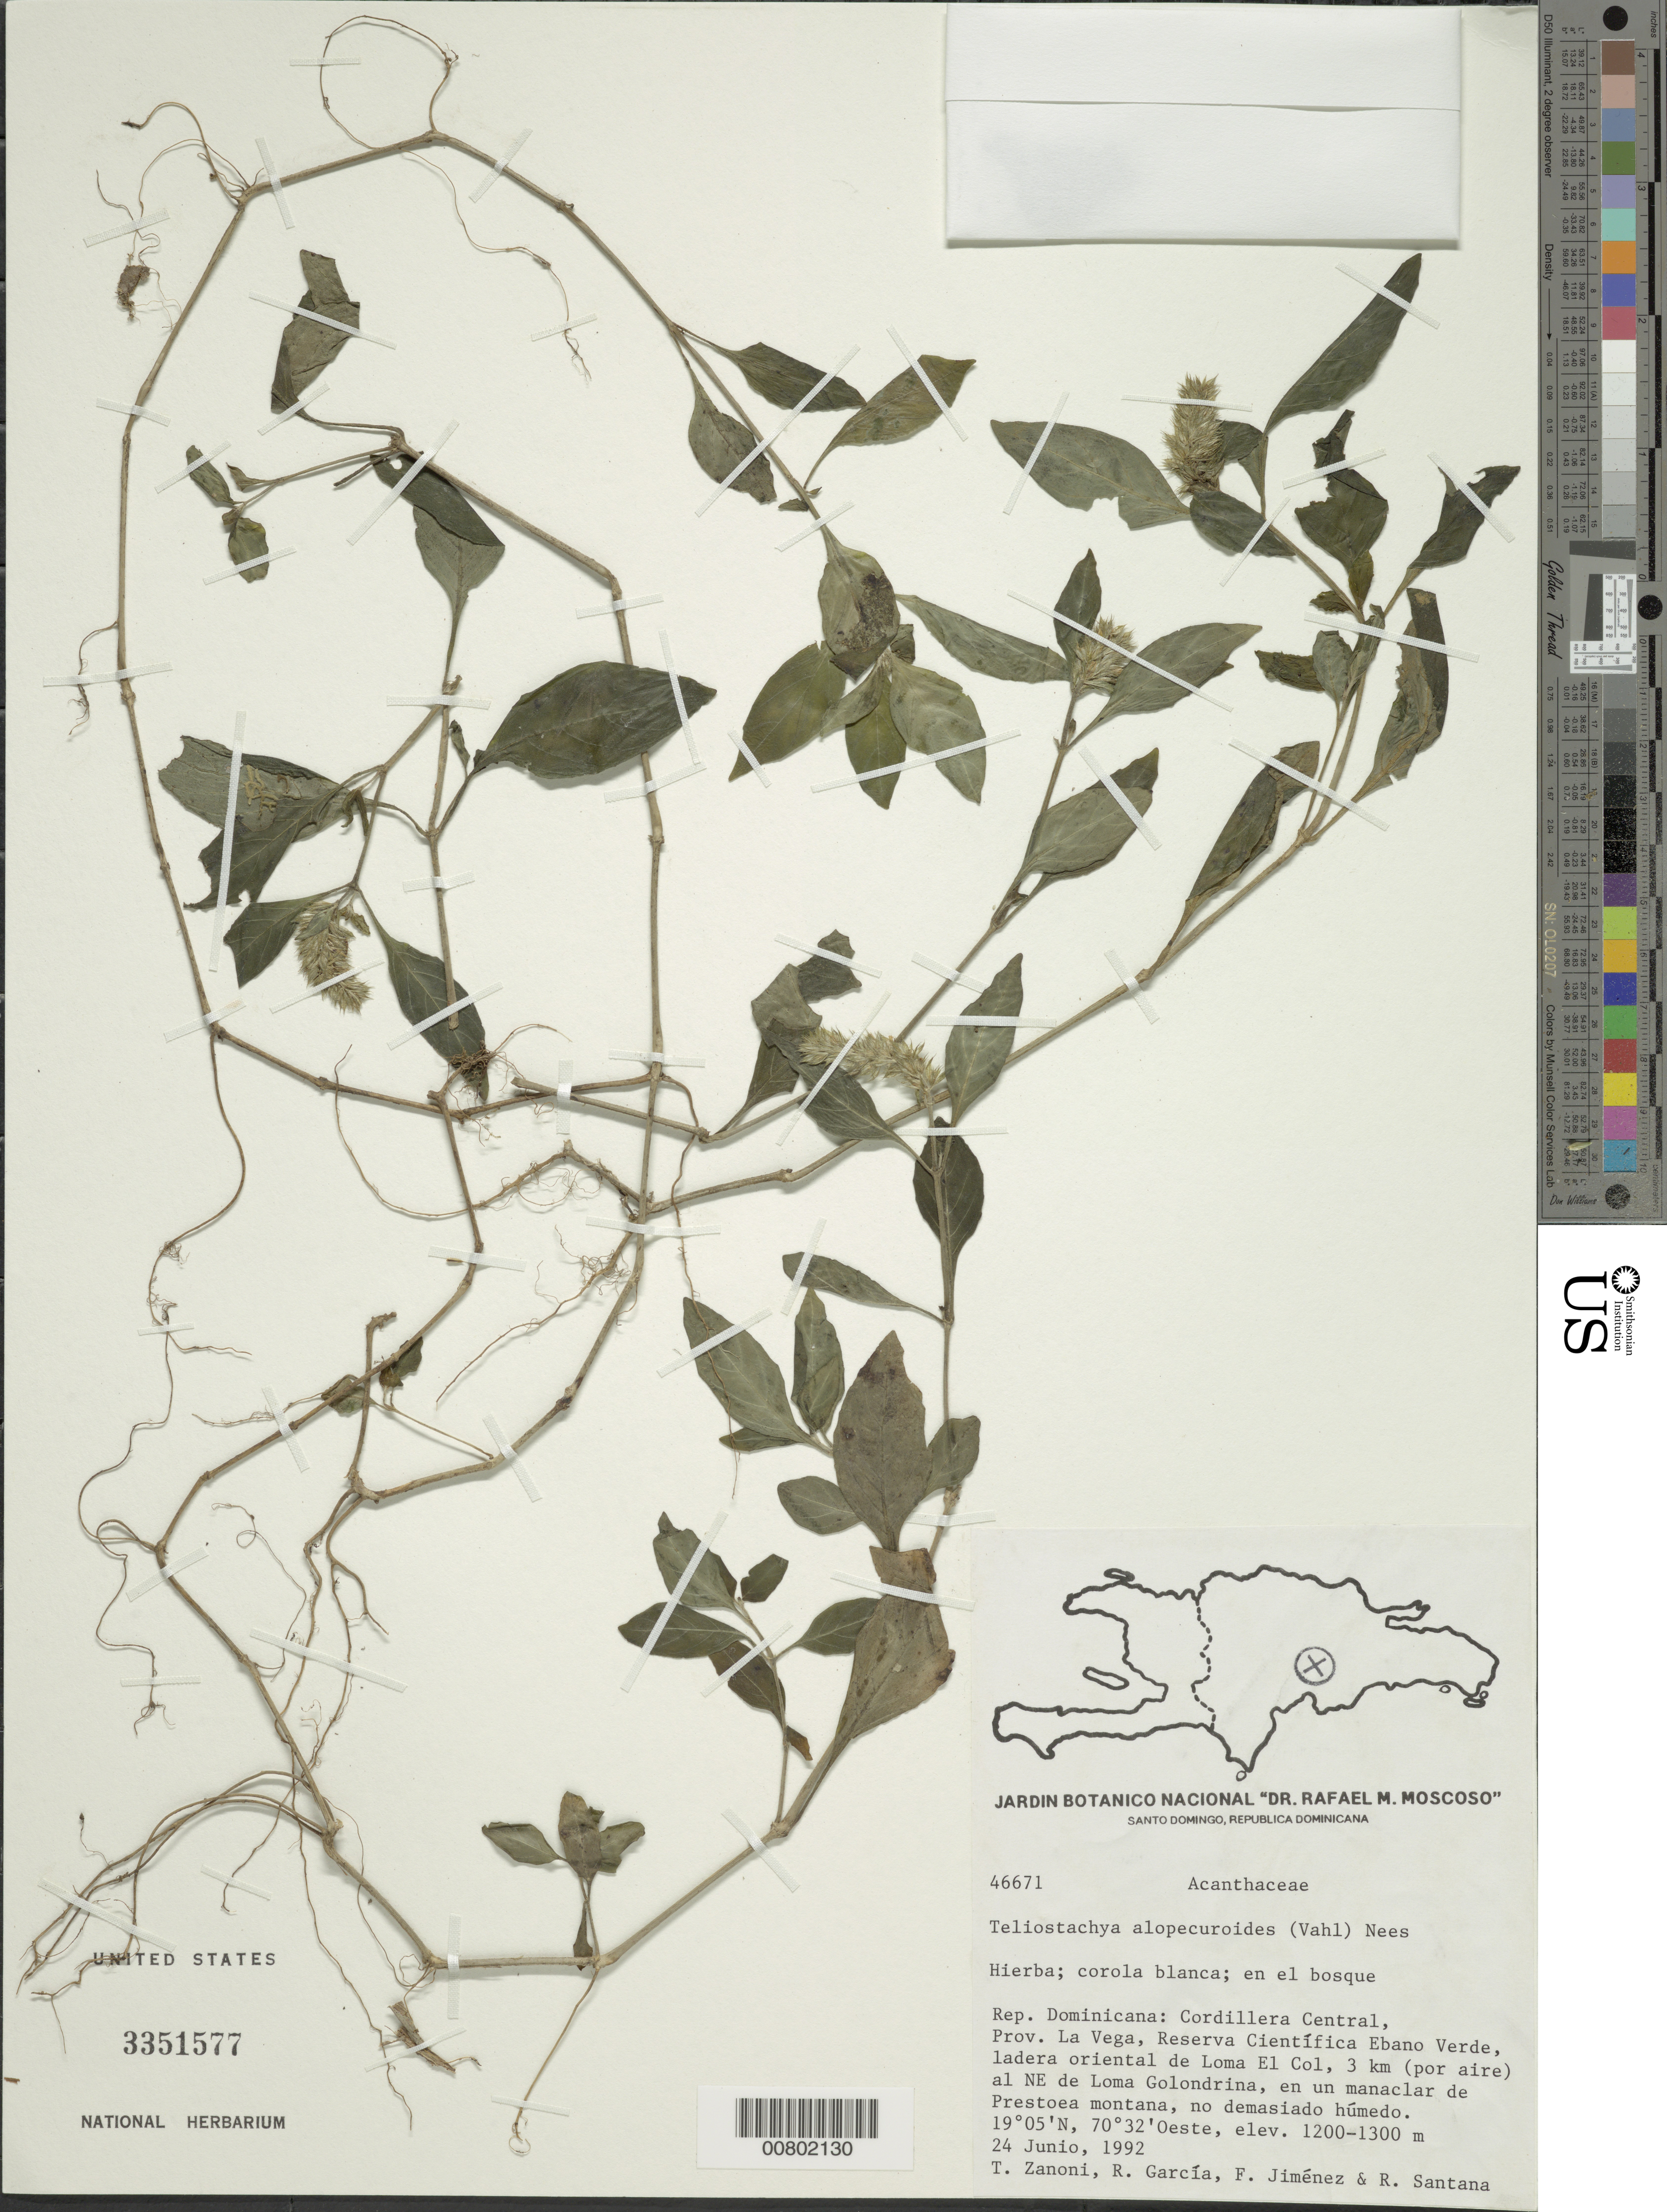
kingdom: Plantae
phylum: Tracheophyta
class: Magnoliopsida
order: Lamiales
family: Acanthaceae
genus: Teliostachya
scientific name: Teliostachya alopecuroidea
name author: (Vahl) Nees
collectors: T. A. Zanoni, R. G. García, F. Jiménez & R. Santana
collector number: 46671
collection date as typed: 24 Jun 1992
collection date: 1992-06-24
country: Dominican Republic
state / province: La Vega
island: Hispaniola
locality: Cordillera Central; Reserva Científica Ebano Verde, ladera oriental de Loma El Col, 3 km (por aire) al NE de Loma Golondrina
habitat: En el bosque, en un manaclar de Prestoea montana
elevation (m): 1200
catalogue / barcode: US 3351577